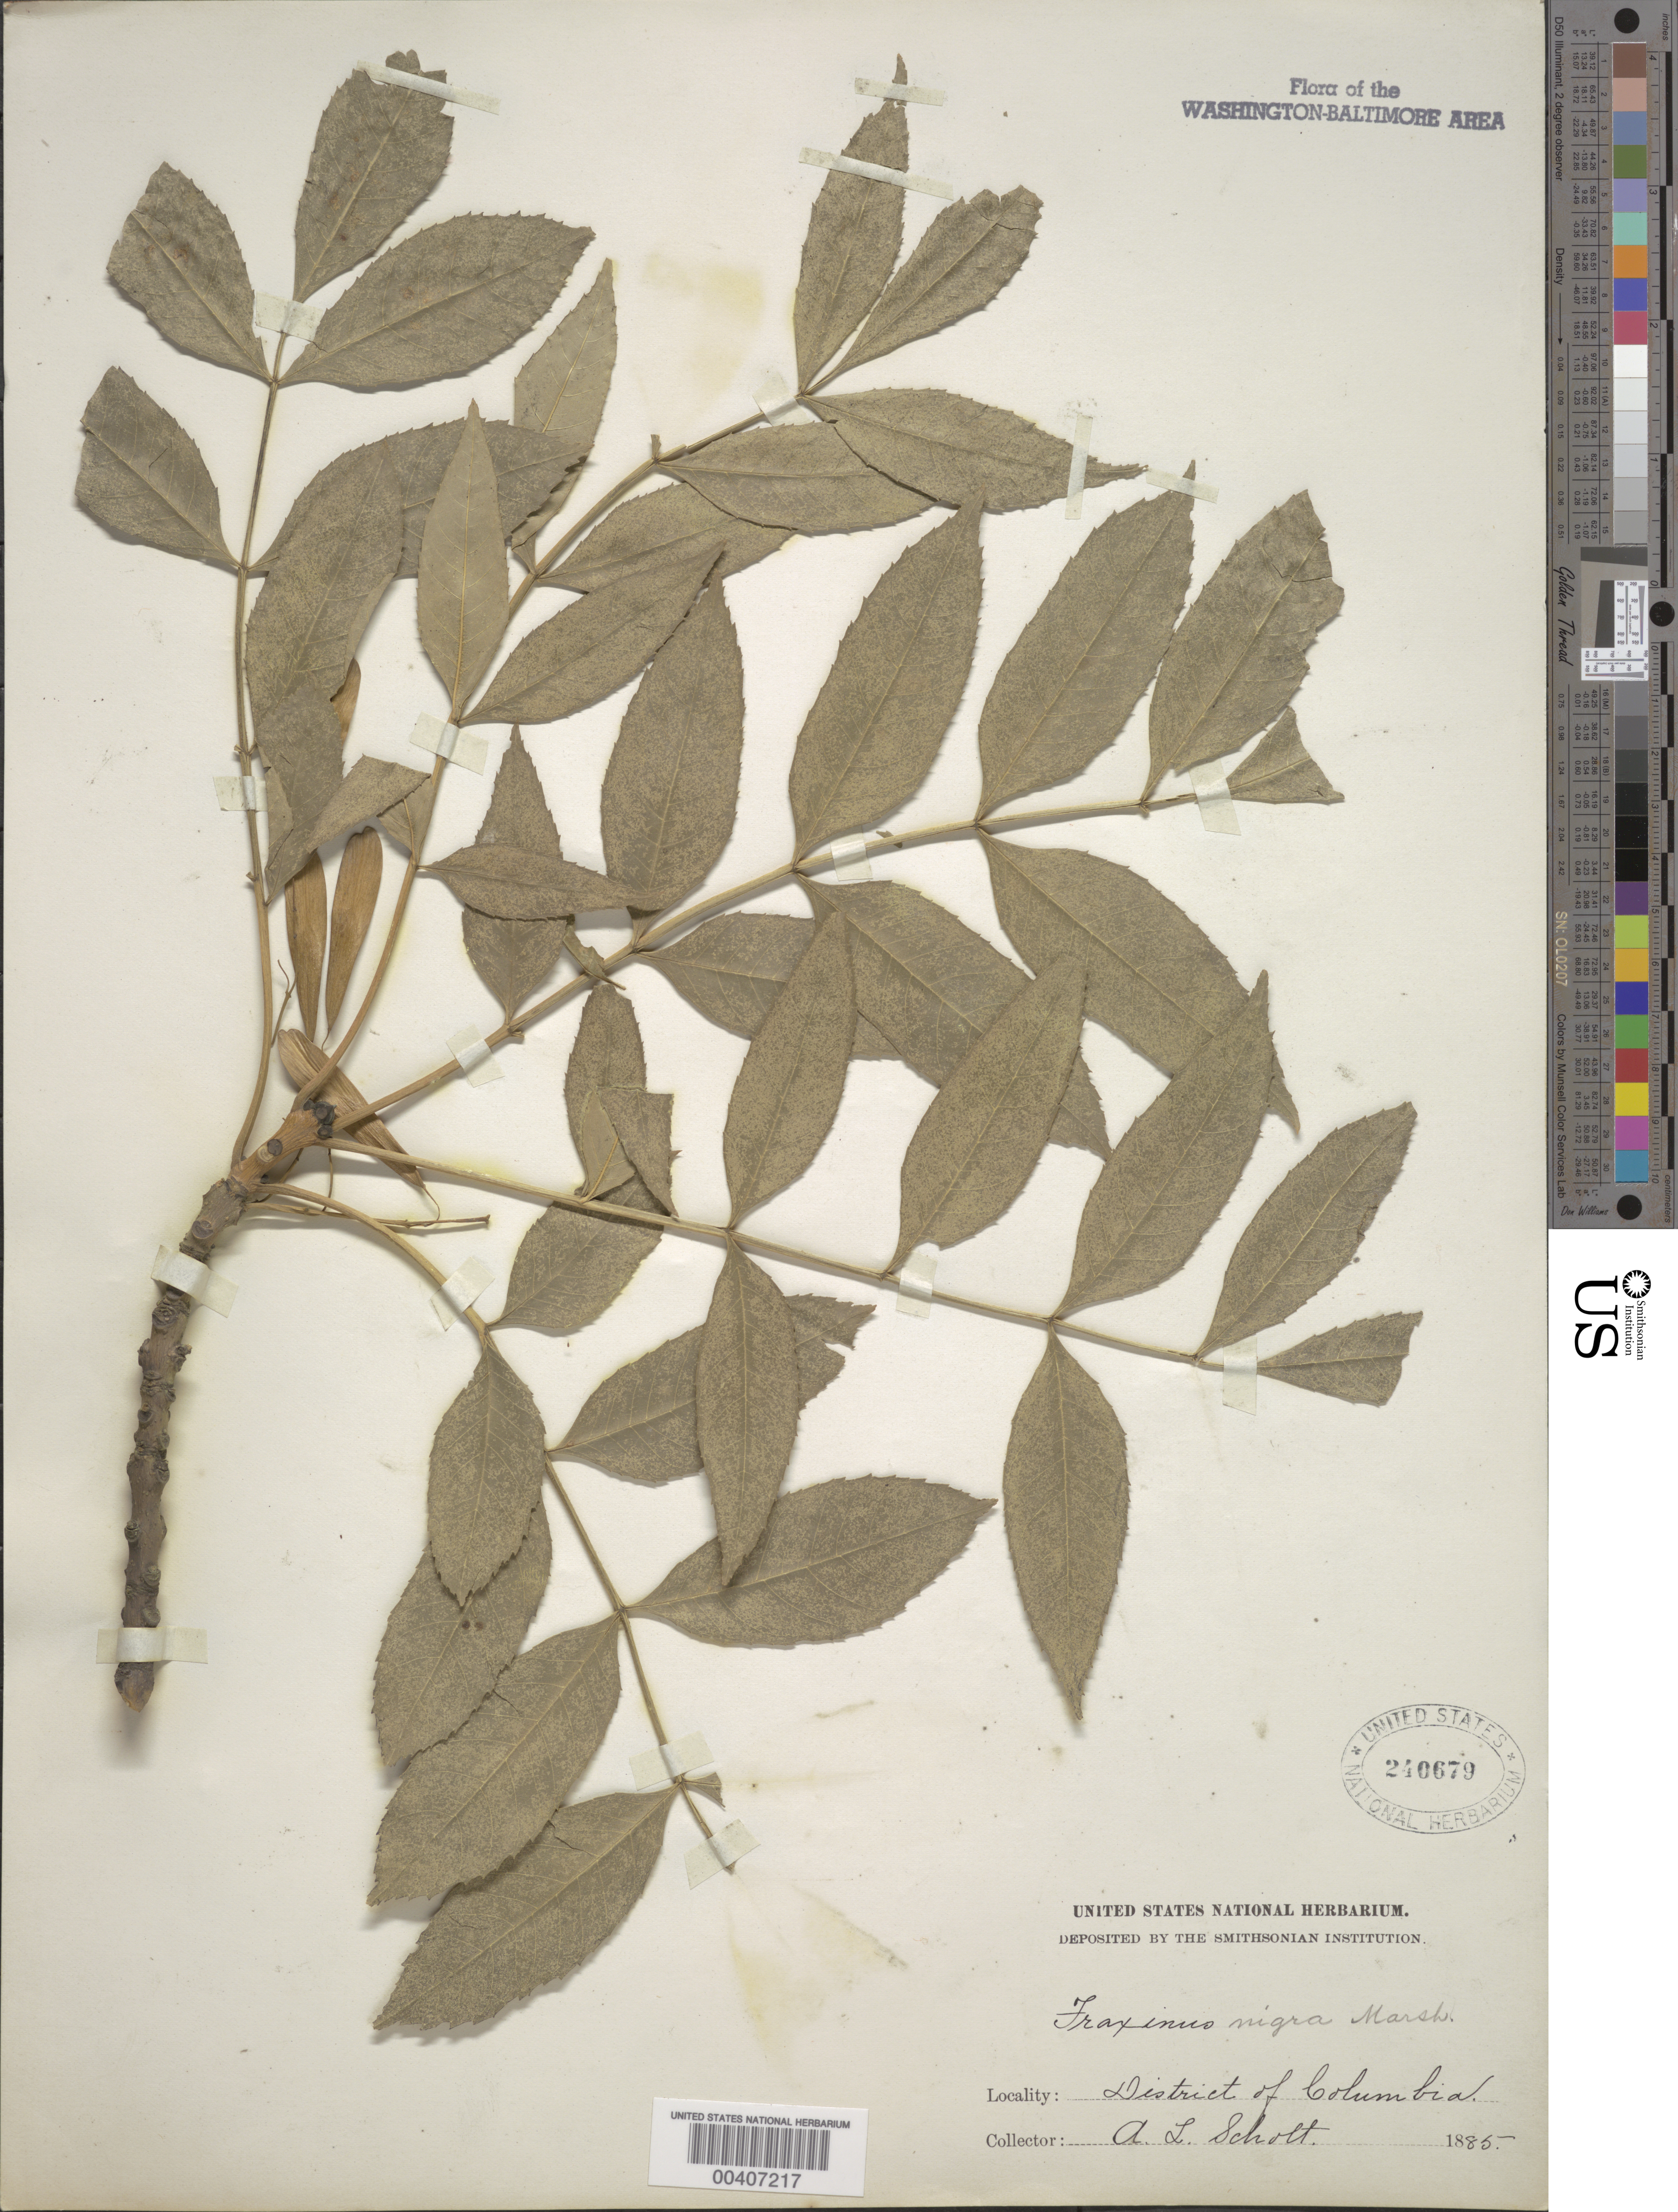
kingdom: Plantae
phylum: Tracheophyta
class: Magnoliopsida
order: Lamiales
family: Oleaceae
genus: Fraxinus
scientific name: Fraxinus nigra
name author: Marshall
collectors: A. L. Schott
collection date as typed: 1885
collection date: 1885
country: United States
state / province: District of Columbia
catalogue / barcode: US 240679